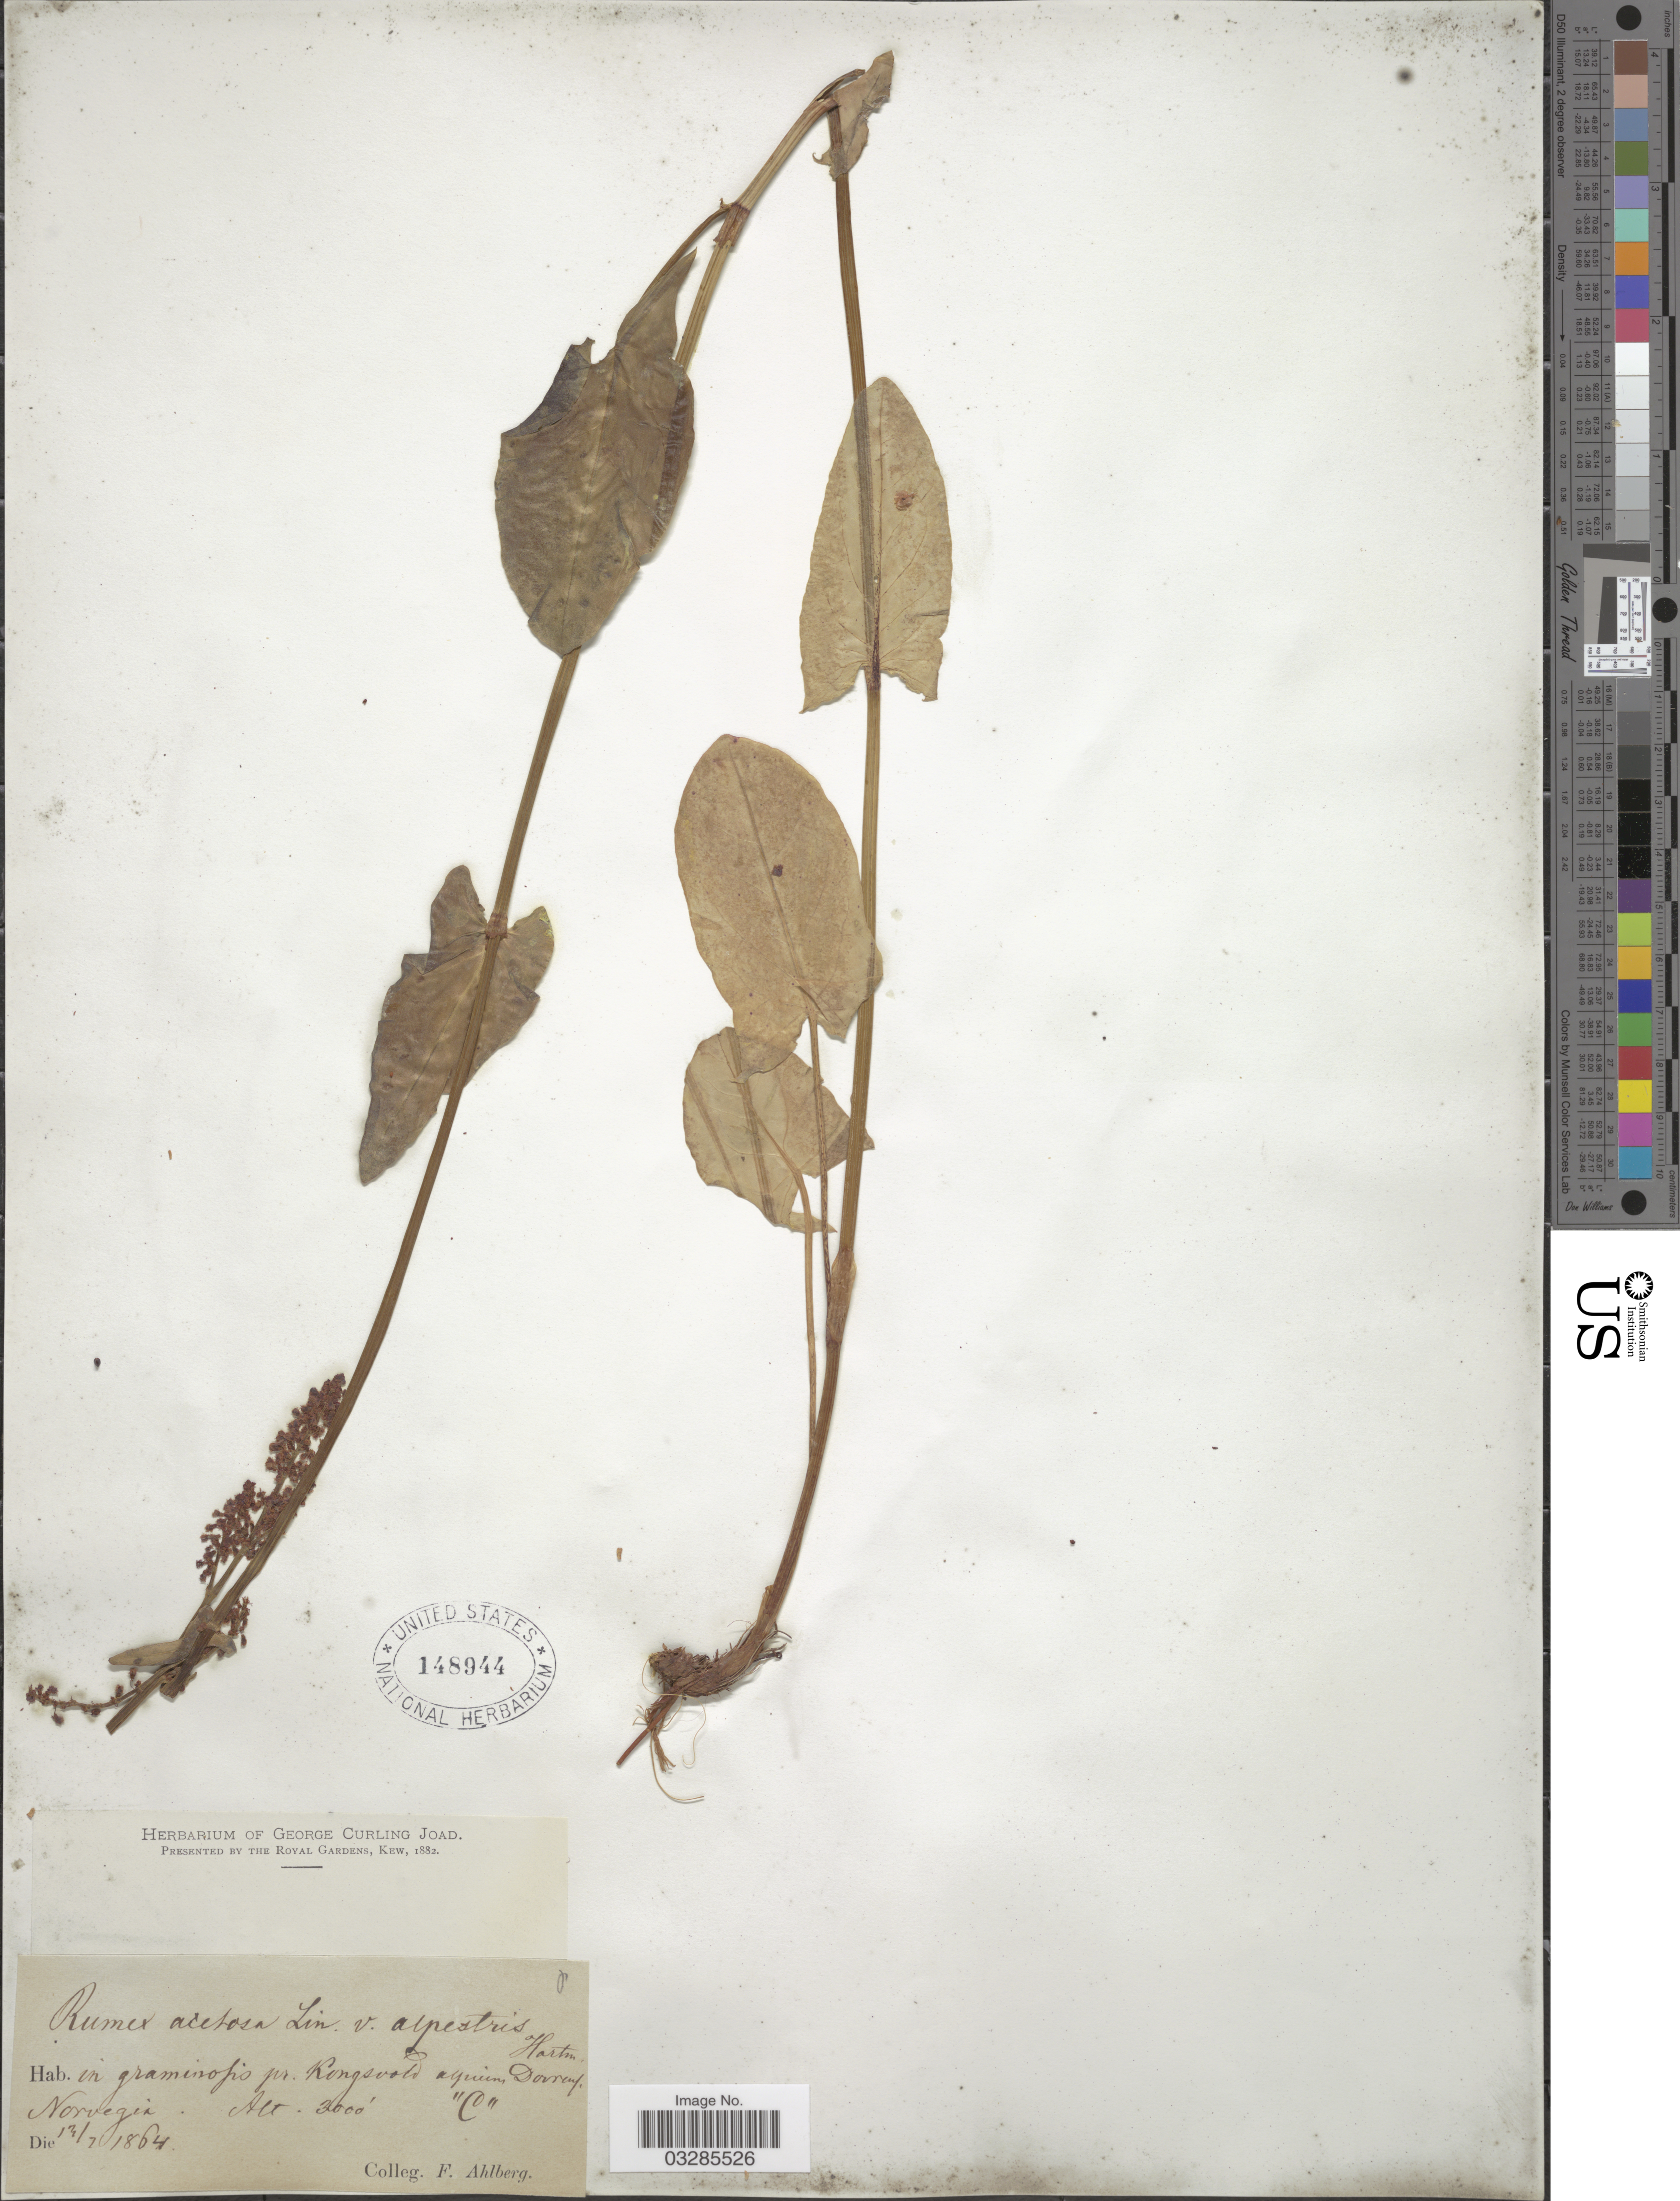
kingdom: Plantae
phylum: Tracheophyta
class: Magnoliopsida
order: Caryophyllales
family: Polygonaceae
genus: Rumex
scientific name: Rumex acetosa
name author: L.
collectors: F. Ahlberg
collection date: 1864-07-12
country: Norway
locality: Pr. Kongsvold alpium Dovrens Norvegia.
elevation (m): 914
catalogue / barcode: US 148944